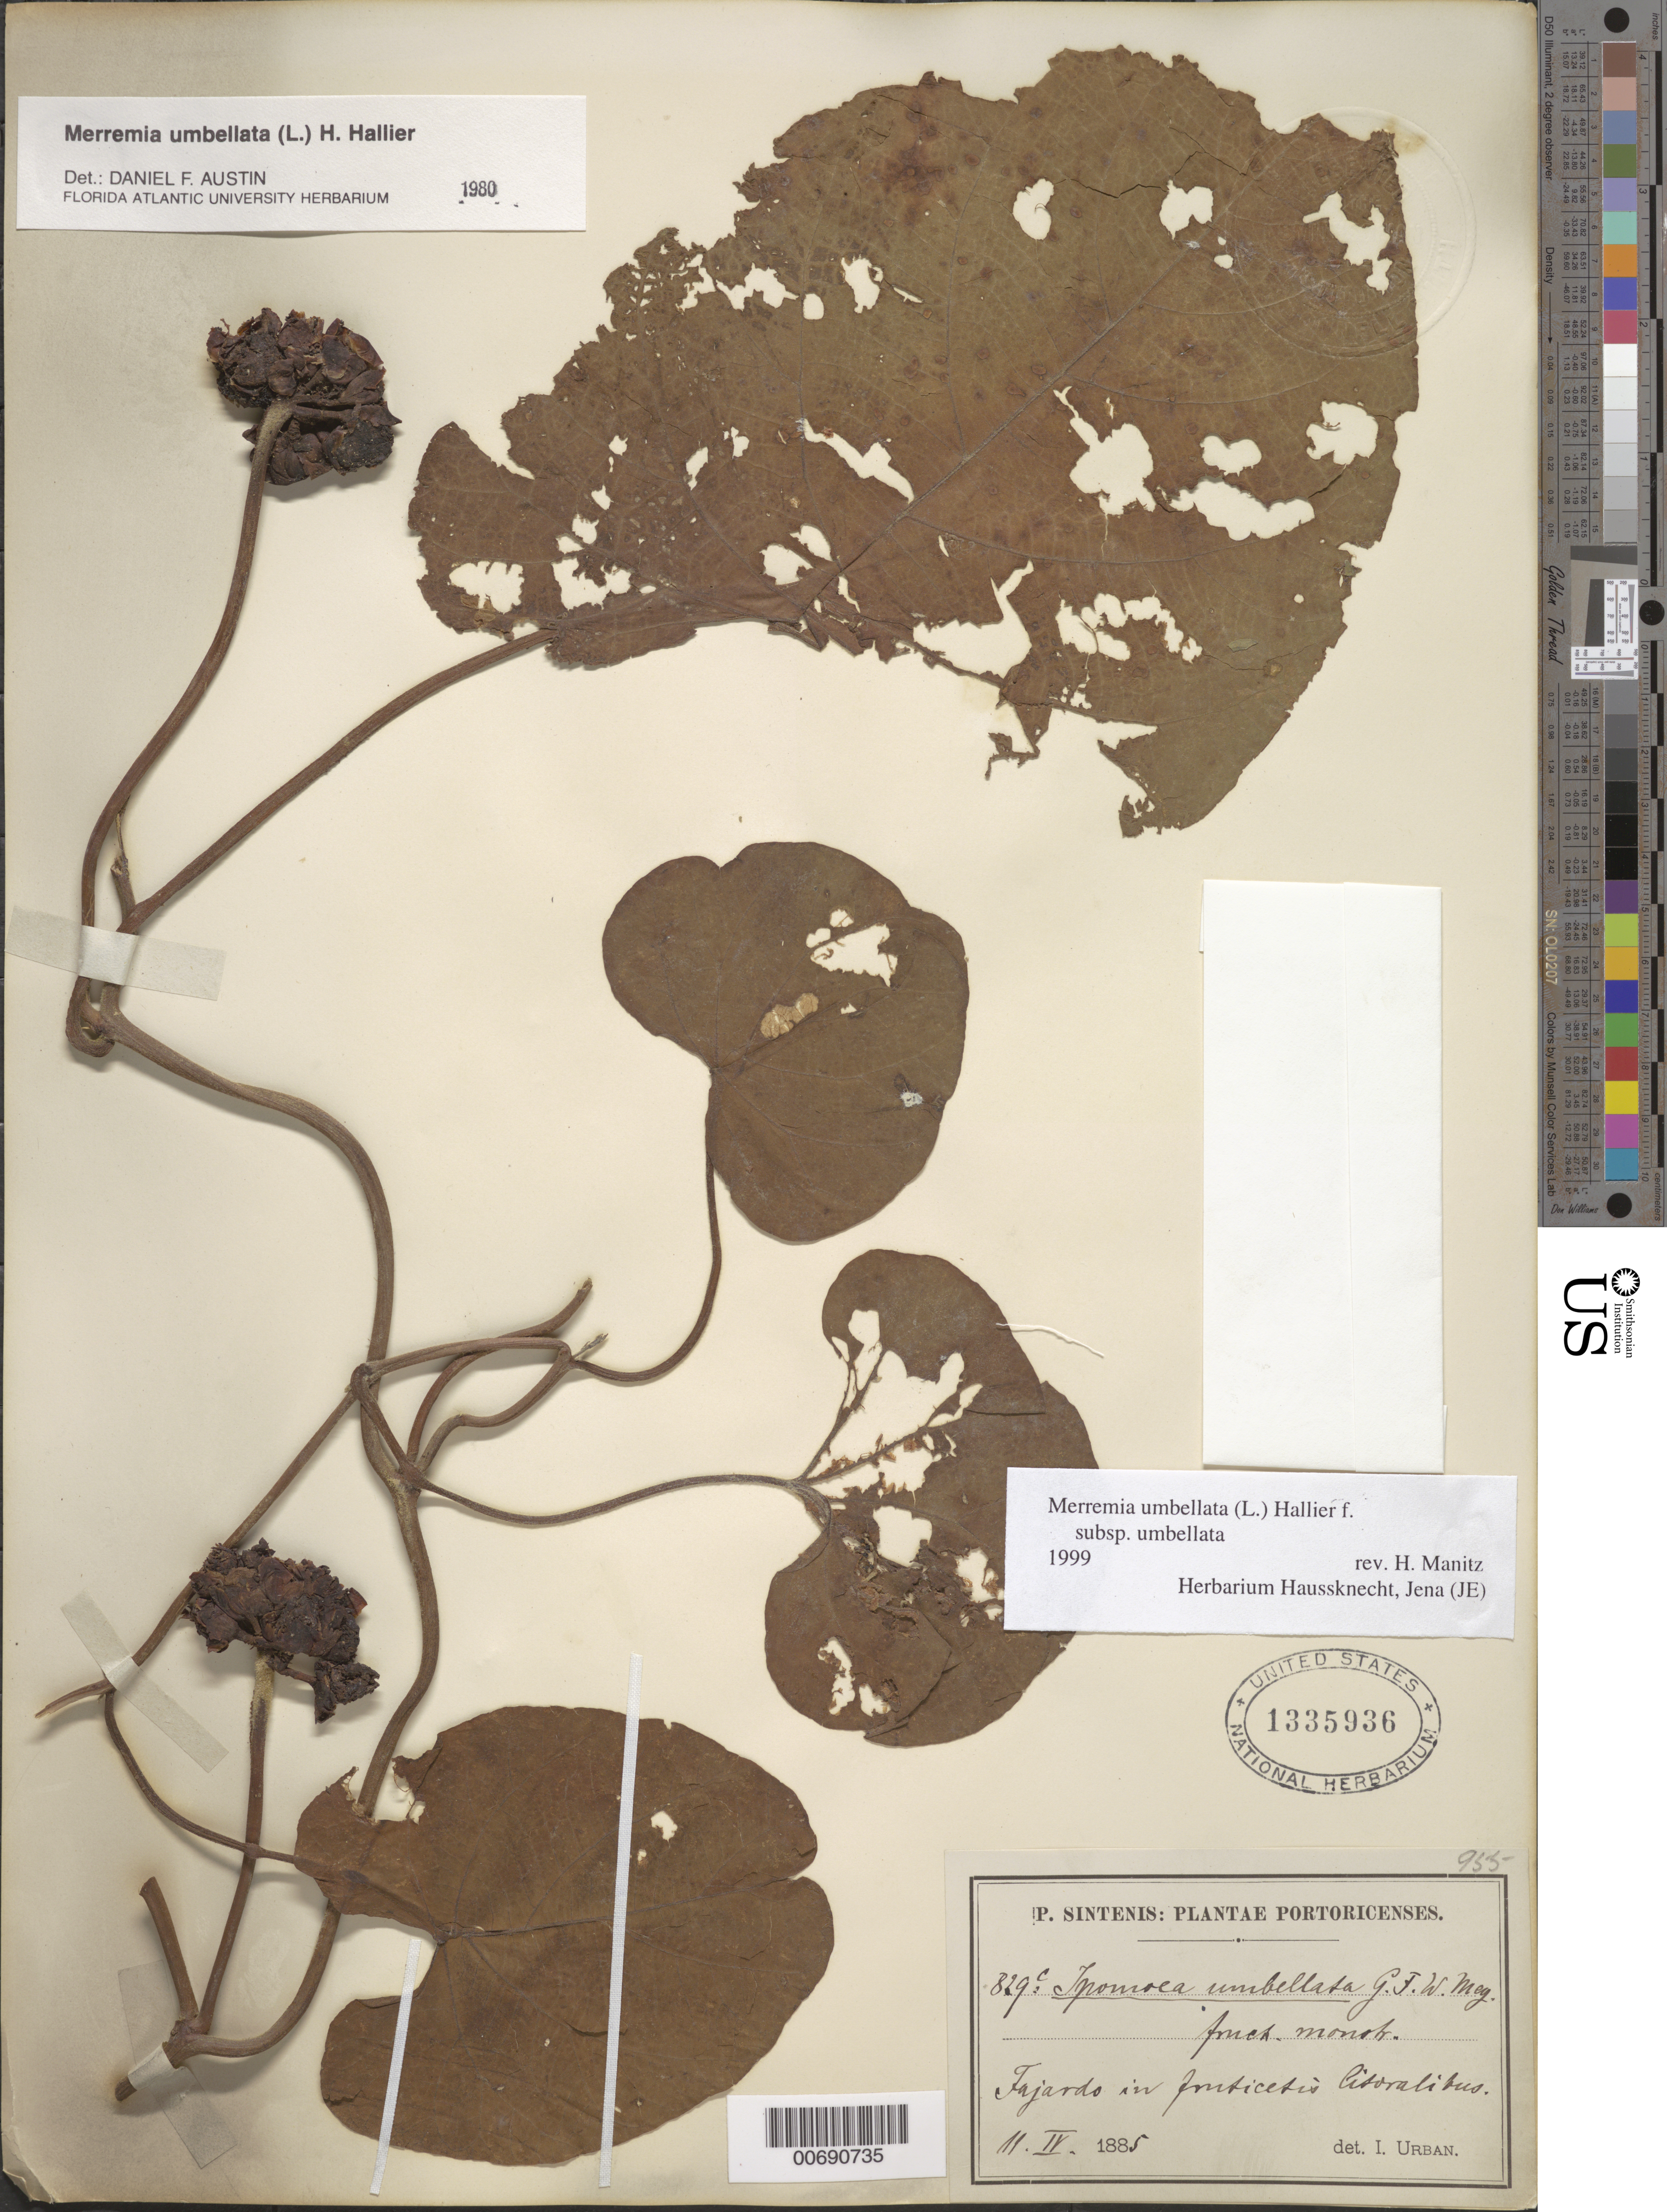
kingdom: Plantae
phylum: Tracheophyta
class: Magnoliopsida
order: Solanales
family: Convolvulaceae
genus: Camonea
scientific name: Camonea umbellata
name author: (L.) A. R. Simões & Staples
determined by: Strong, Mark T., (BOT), Smithsonian Institution - National Museum of Natural History (UNITED STATES)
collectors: P. Sintenis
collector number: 829 c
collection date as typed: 11 Apr 1885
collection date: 1885-04-11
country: Puerto Rico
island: Greater Antilles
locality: Fajardo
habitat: in fruticetis litoralibus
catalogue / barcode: US 1335936